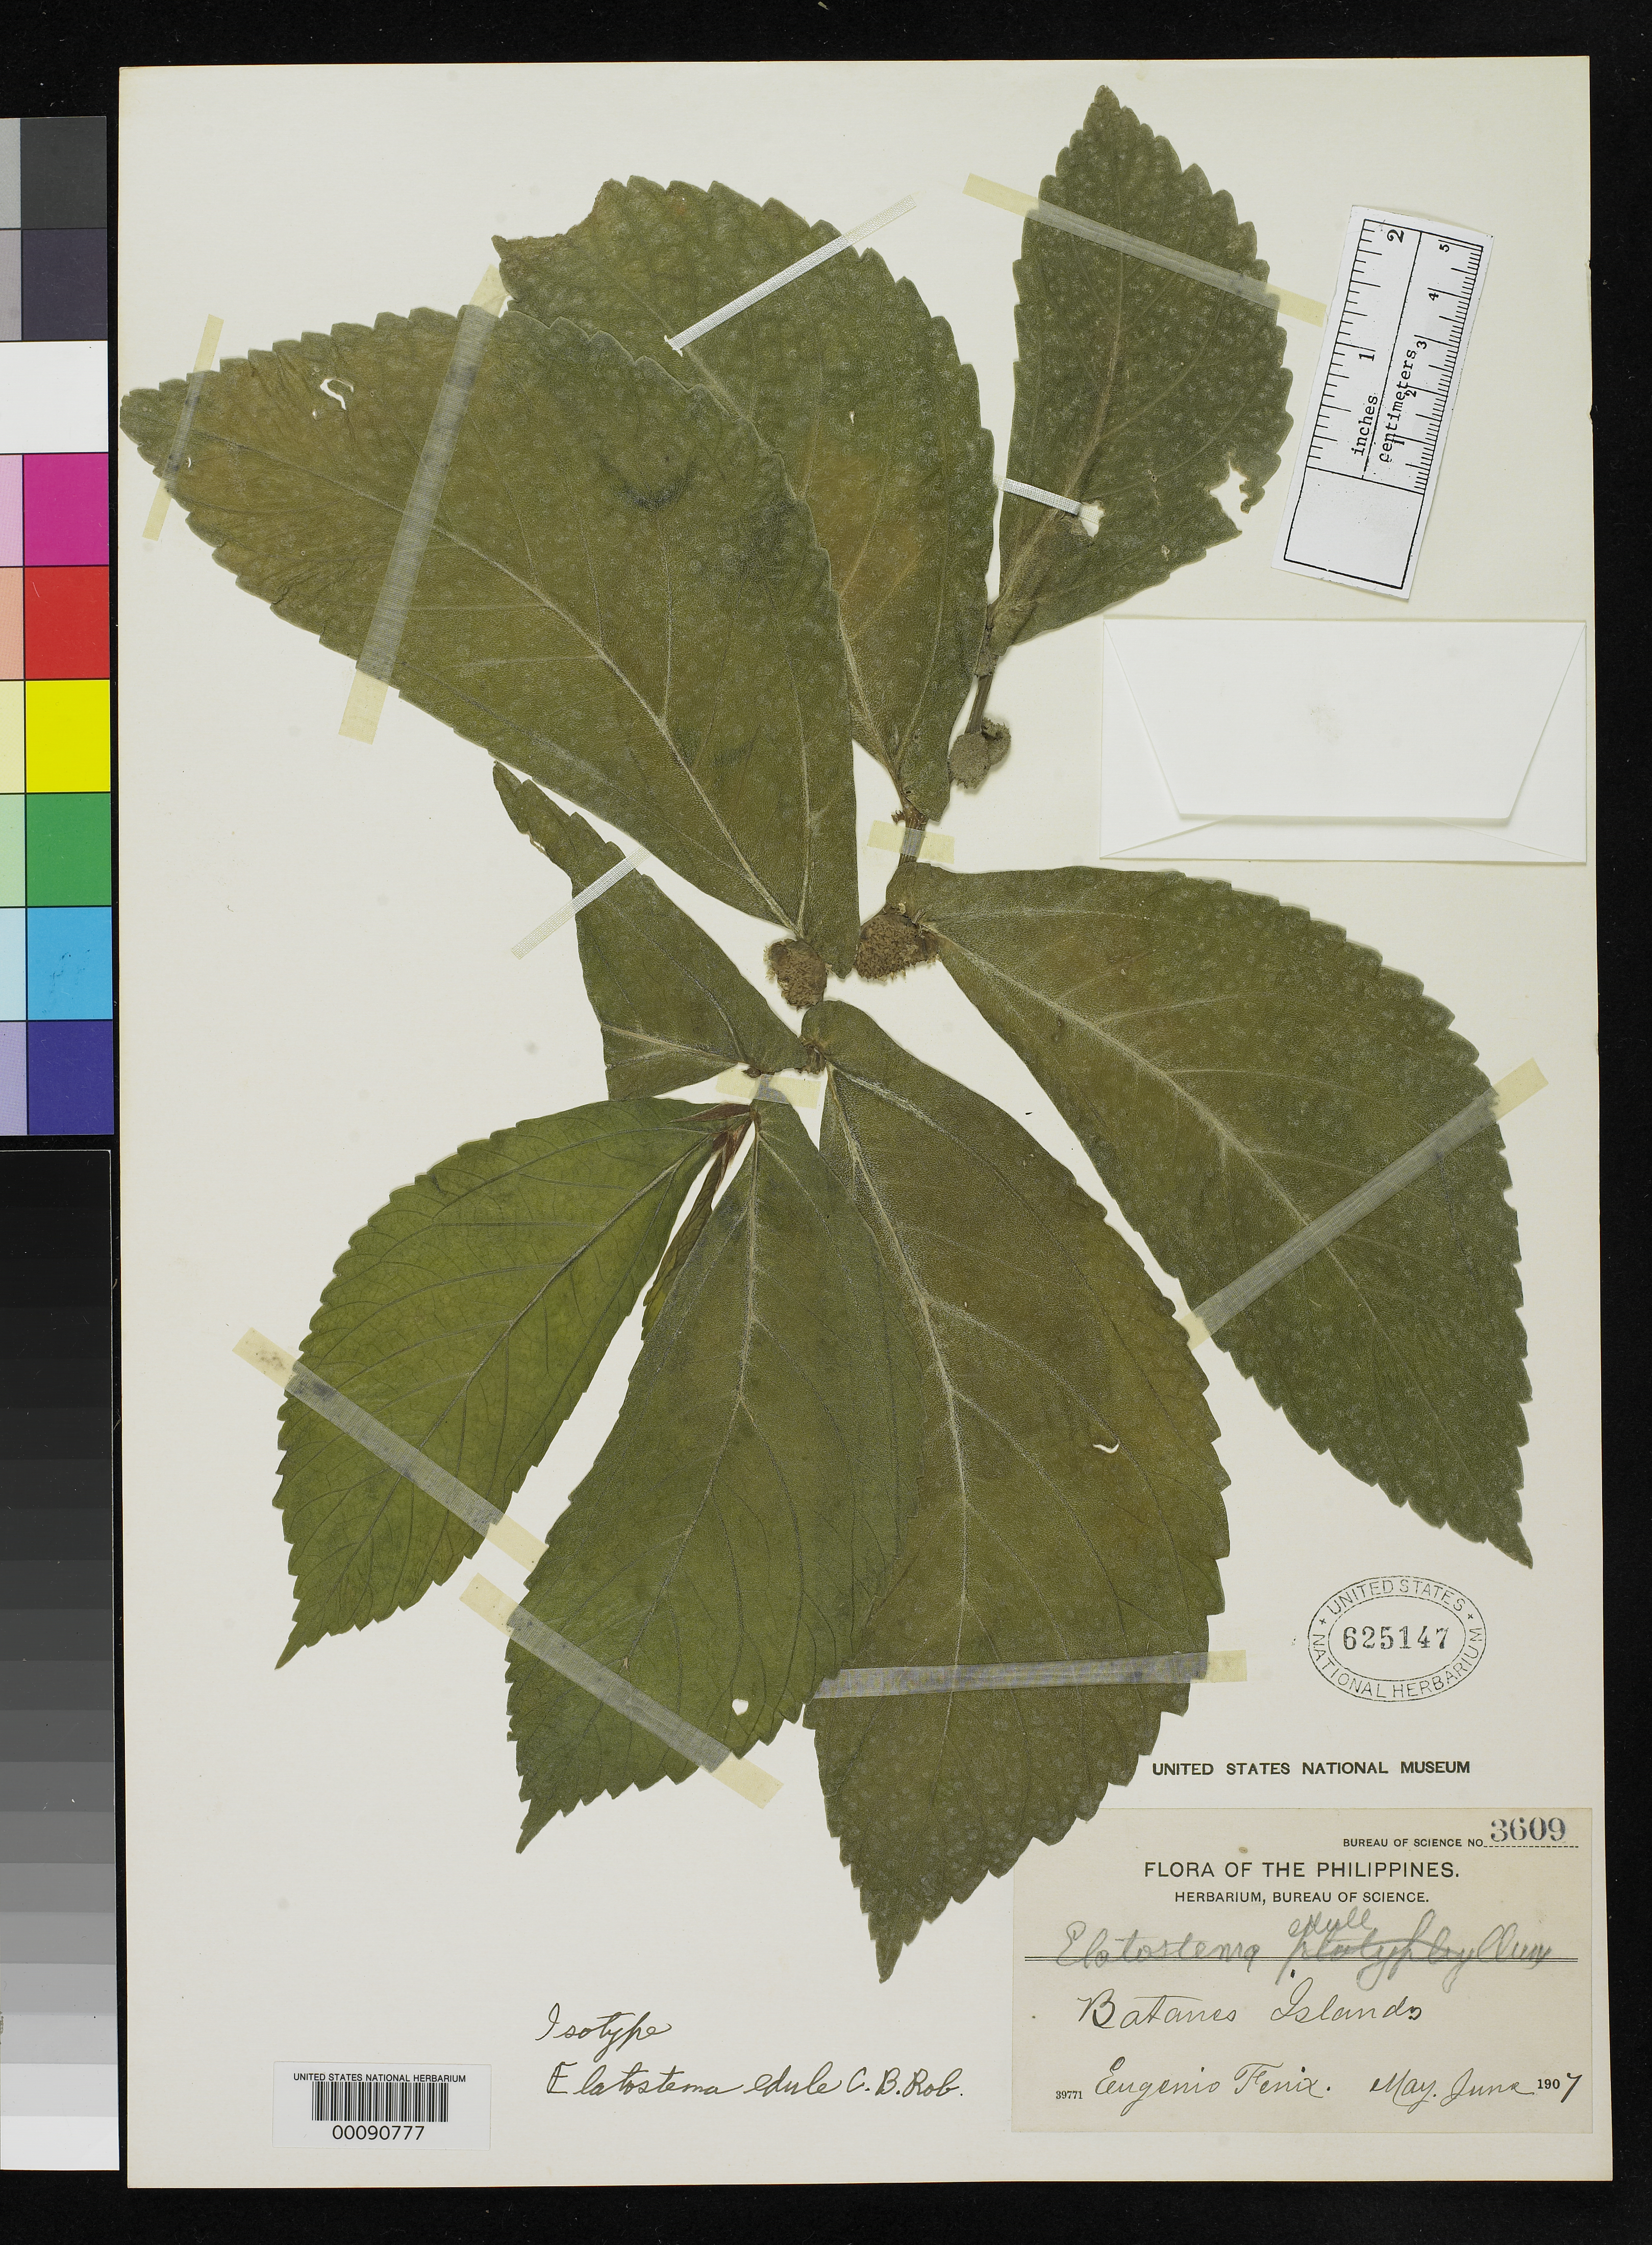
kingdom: Plantae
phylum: Tracheophyta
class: Magnoliopsida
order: Rosales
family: Urticaceae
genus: Elatostema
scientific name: Elatostema edule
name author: C.B. Rob.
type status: Isotype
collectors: E. Fénix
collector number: Bur. Sci. 3609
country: Philippines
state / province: Central Luzon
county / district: Bataan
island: Luzon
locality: Batanes.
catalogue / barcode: US 625147